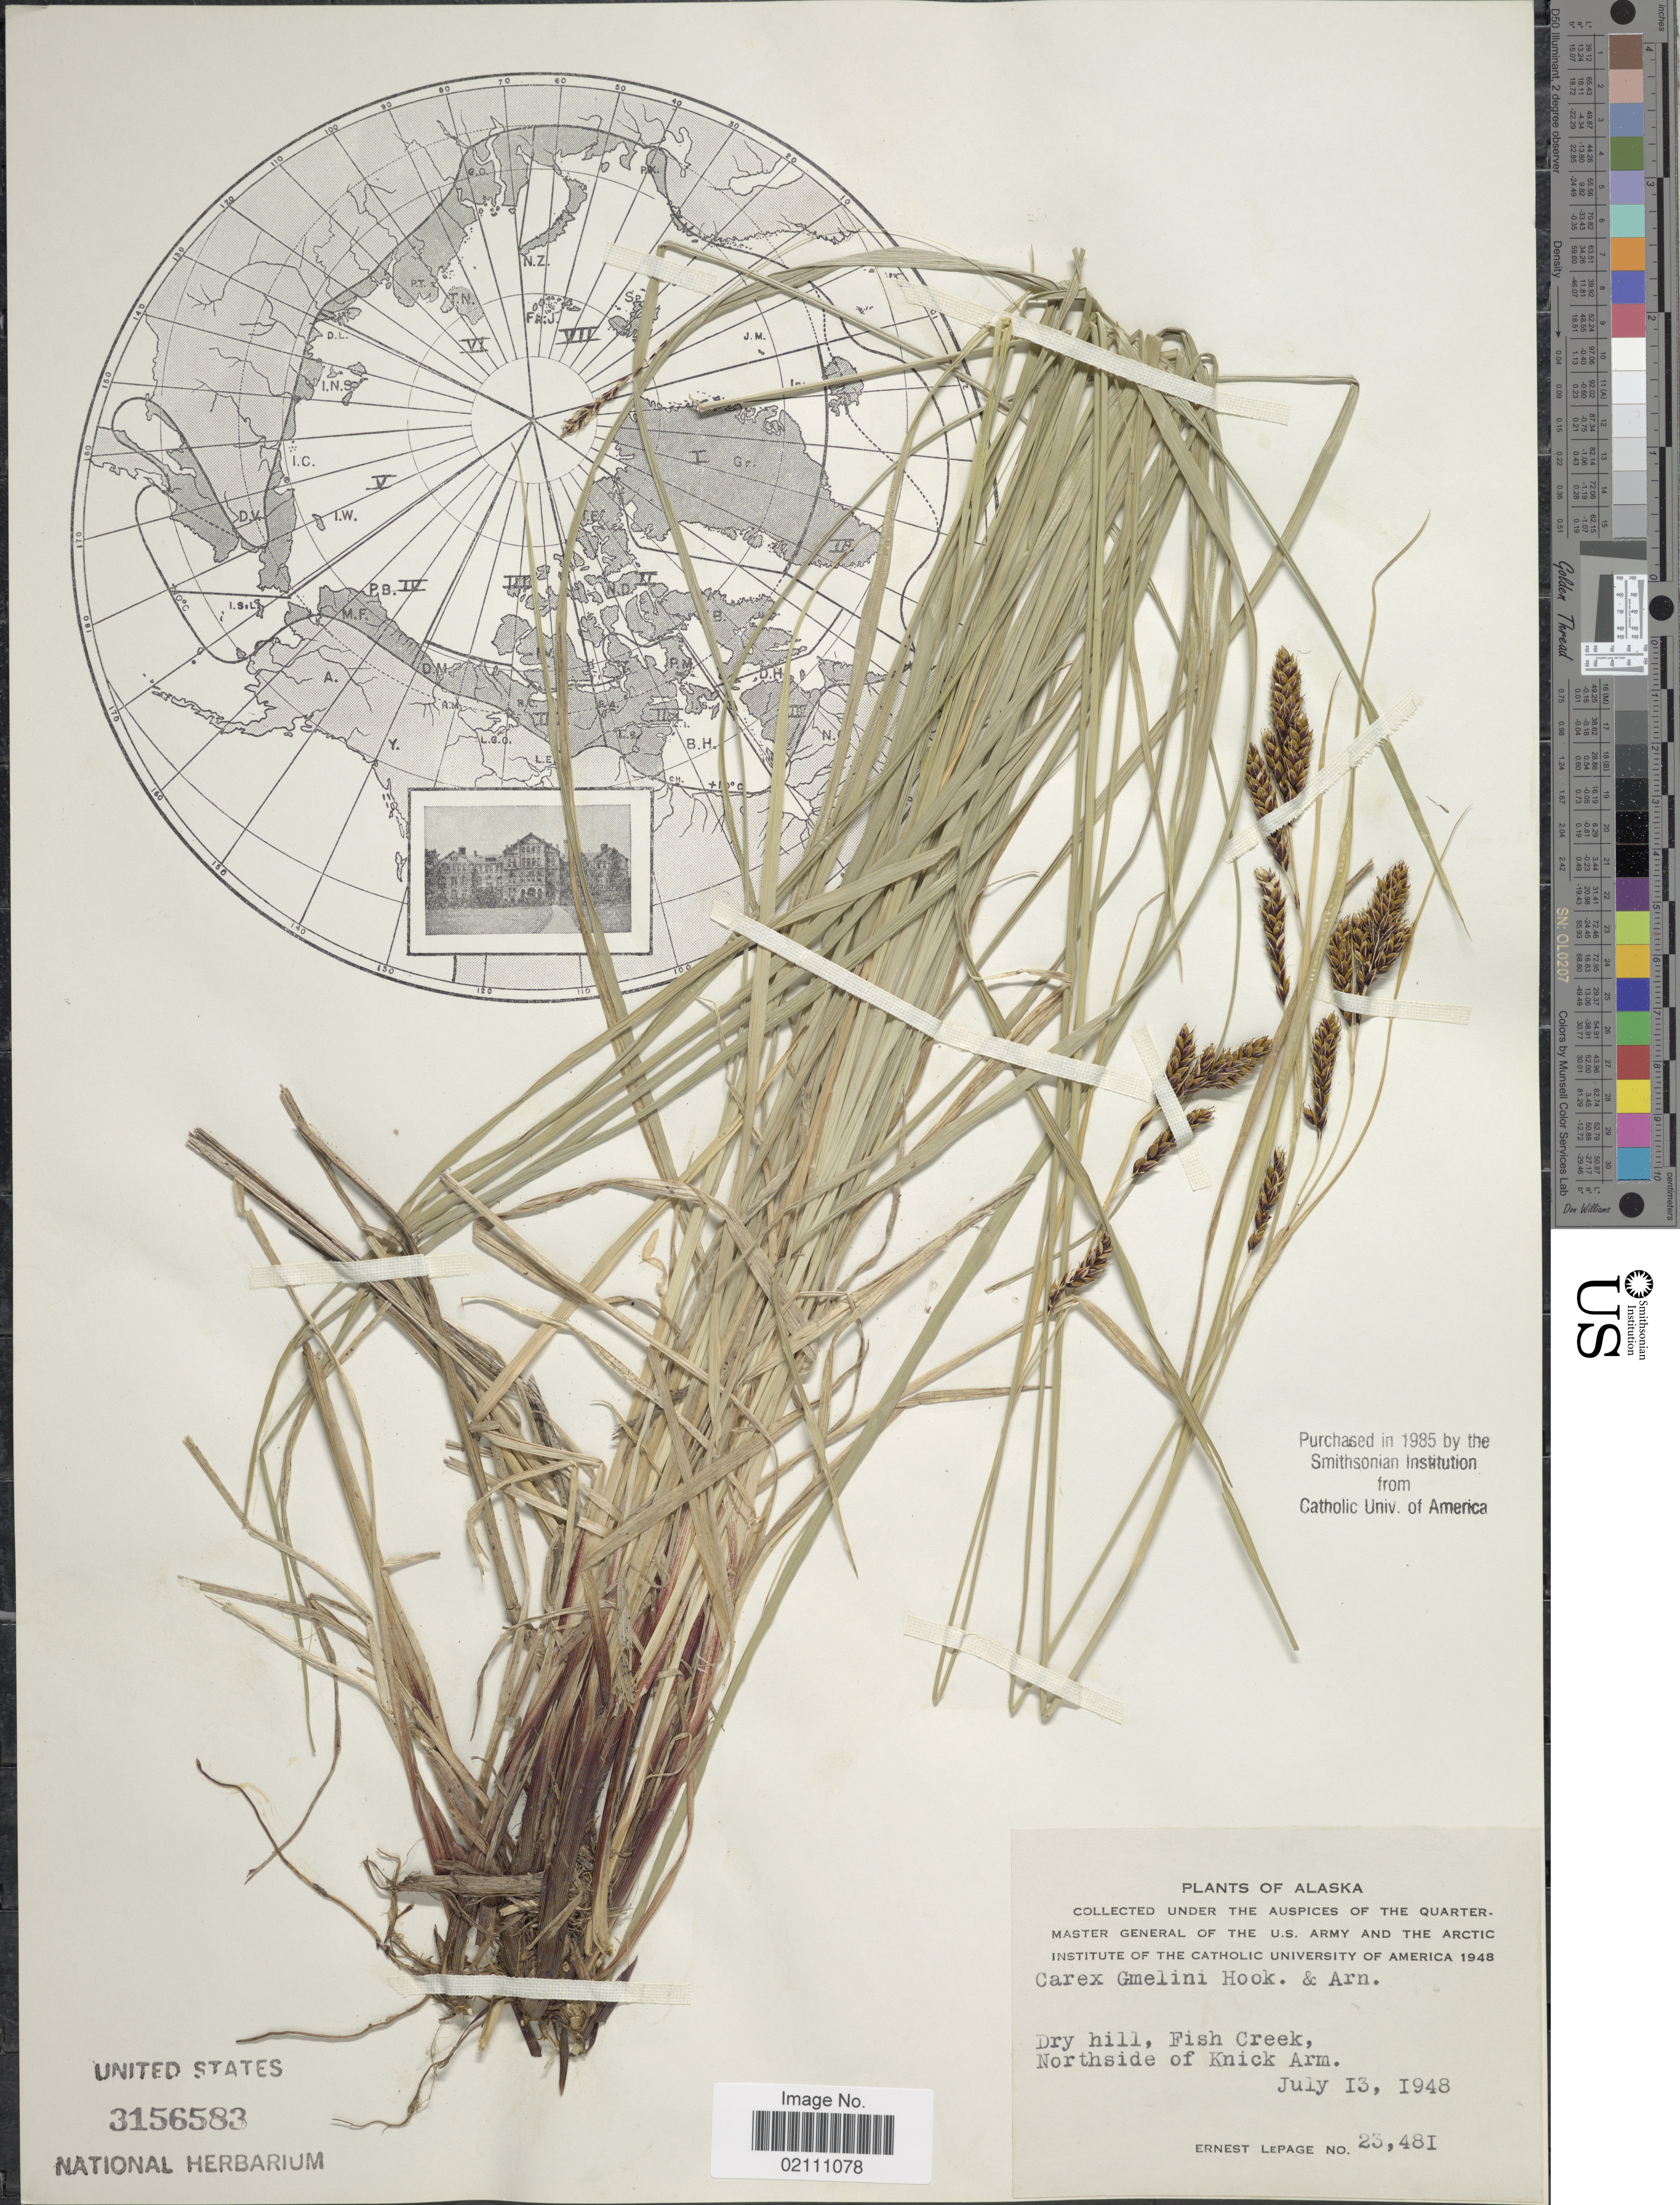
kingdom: Plantae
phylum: Tracheophyta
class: Liliopsida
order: Poales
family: Cyperaceae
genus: Carex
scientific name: Carex gmelinii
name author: Hook. & Arn.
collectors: E. Lepage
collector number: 23481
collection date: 1948-07-13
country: United States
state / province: Alaska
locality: Fish Creek, Northside of Knick Arm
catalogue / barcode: US 3156583